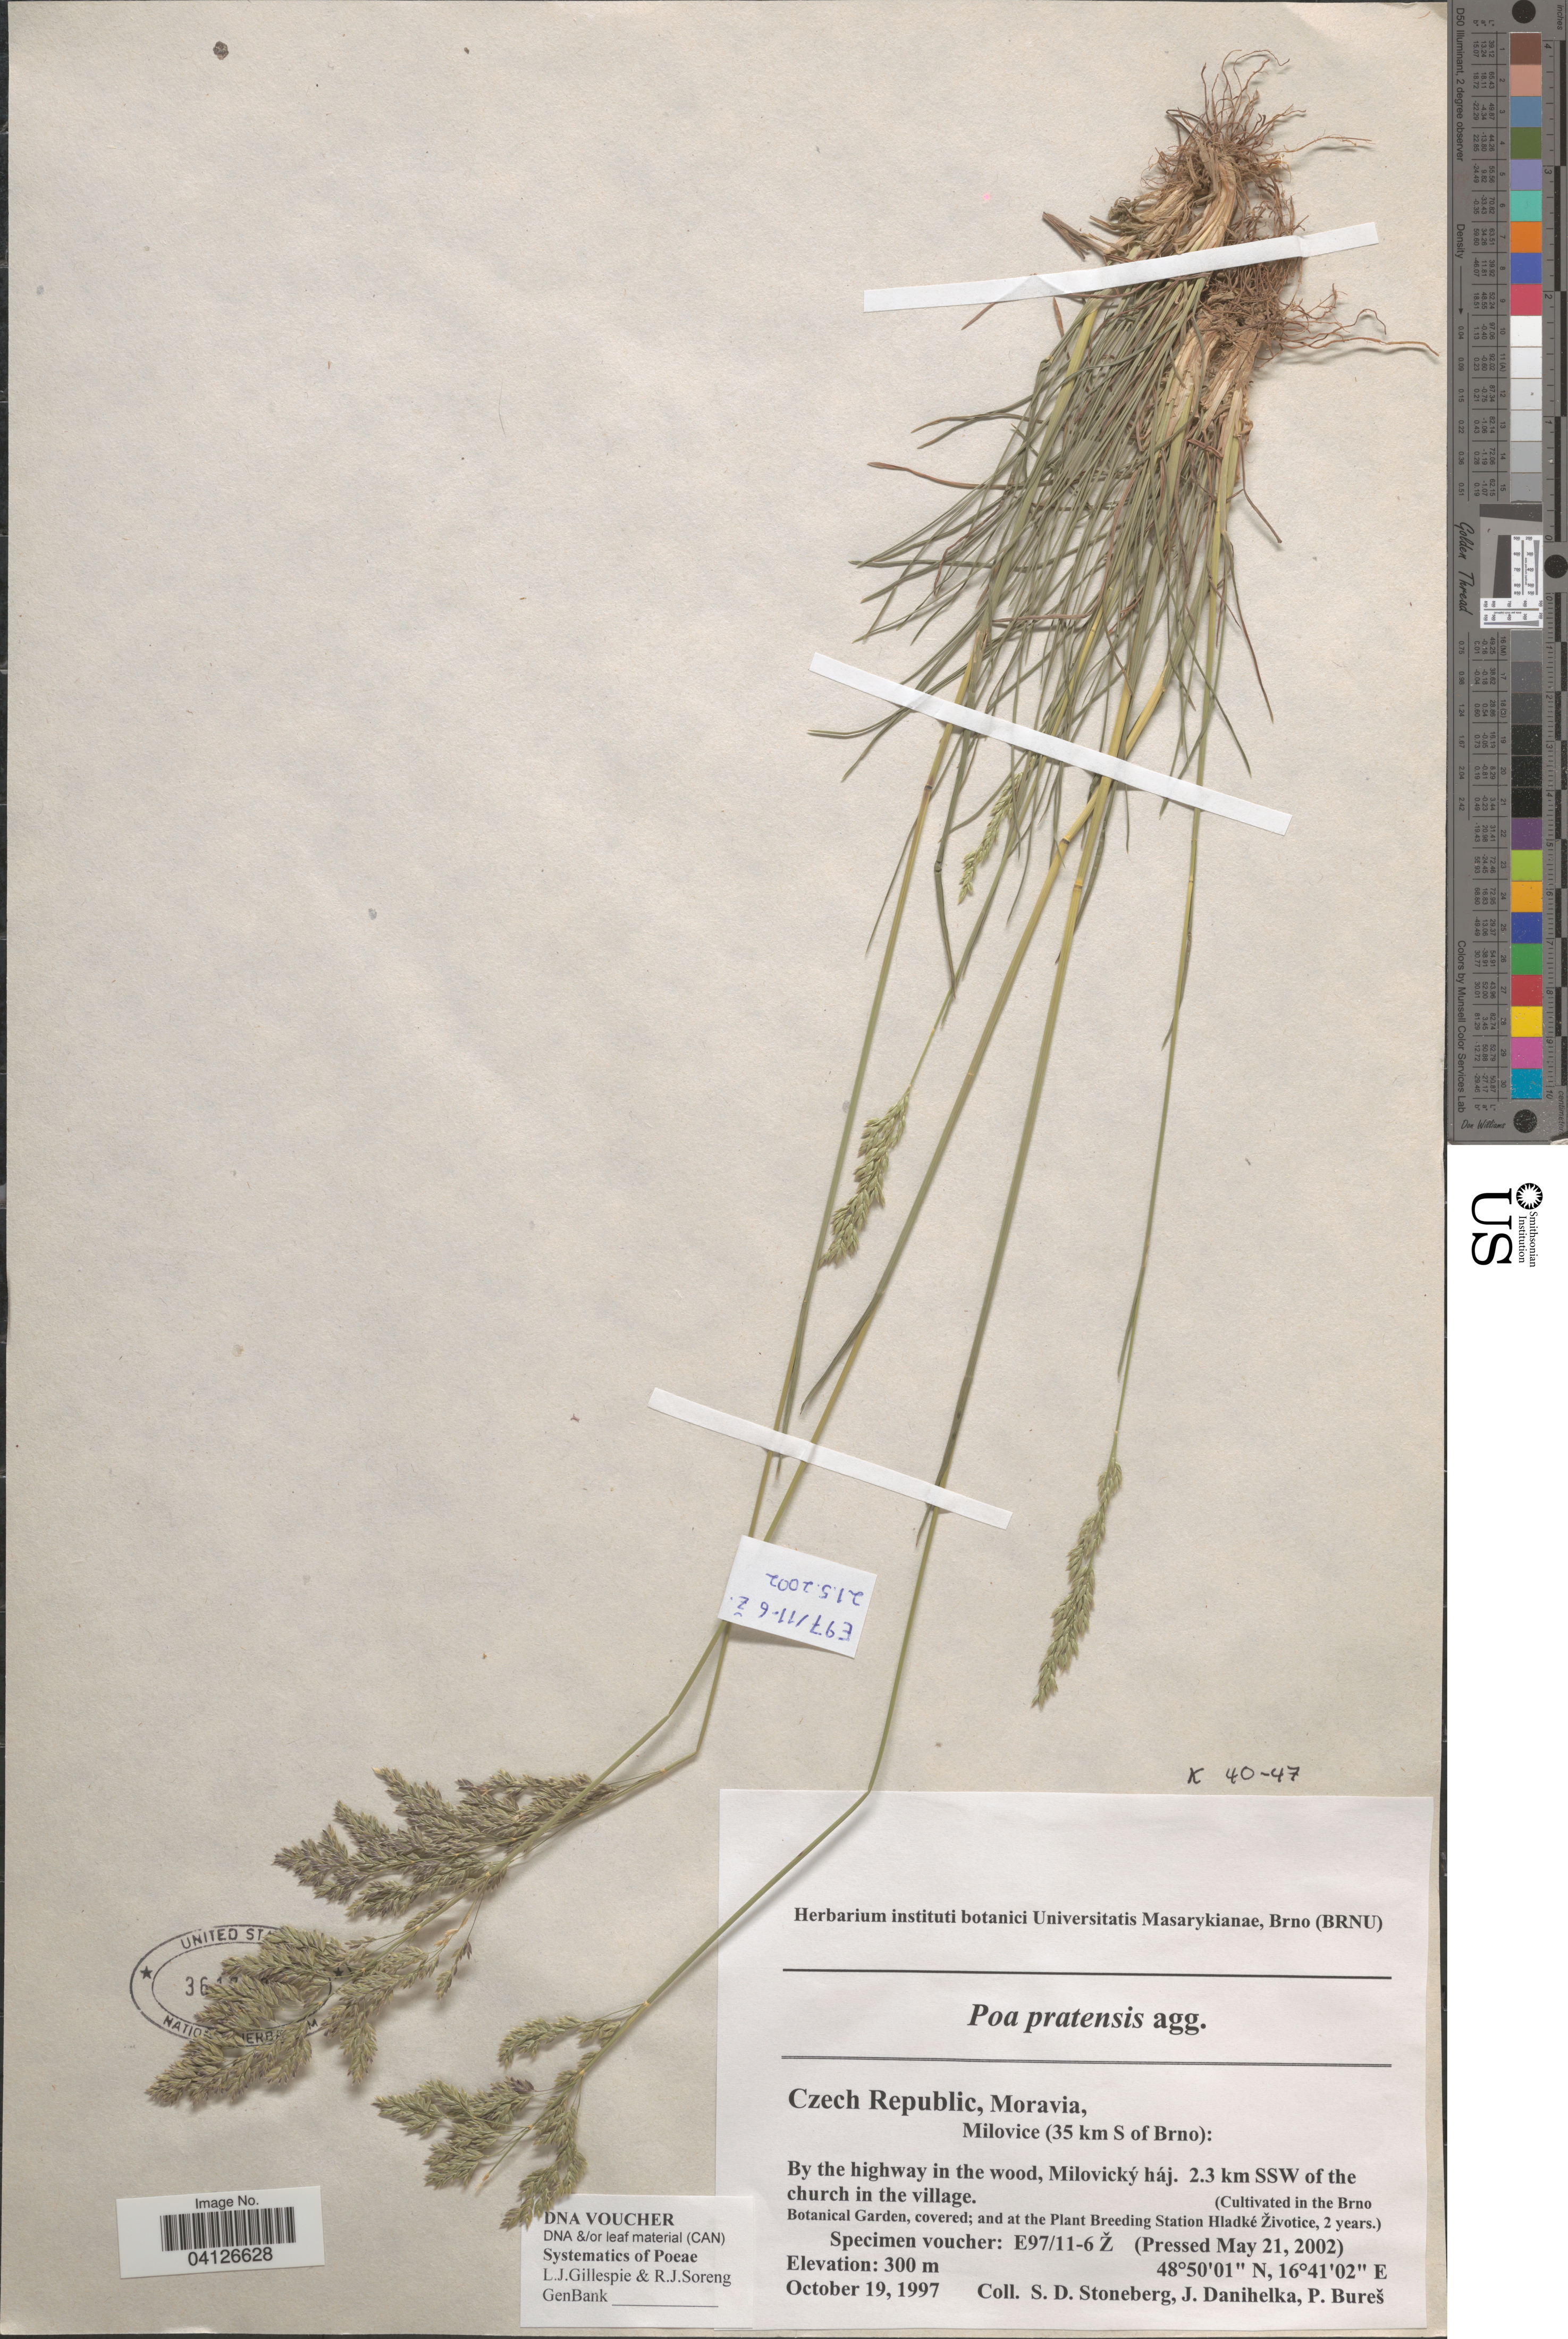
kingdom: Plantae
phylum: Tracheophyta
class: Liliopsida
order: Poales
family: Poaceae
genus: Poa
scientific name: Poa pratensis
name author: L.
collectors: Ex herb. instituti botanici Universitatis Masarykianae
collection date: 2002-05-21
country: Czechia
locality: (Cultivated in the Brno Botanical Garden, covered; and at the Plant Breeding Station Hladké Životice, 2 years.).